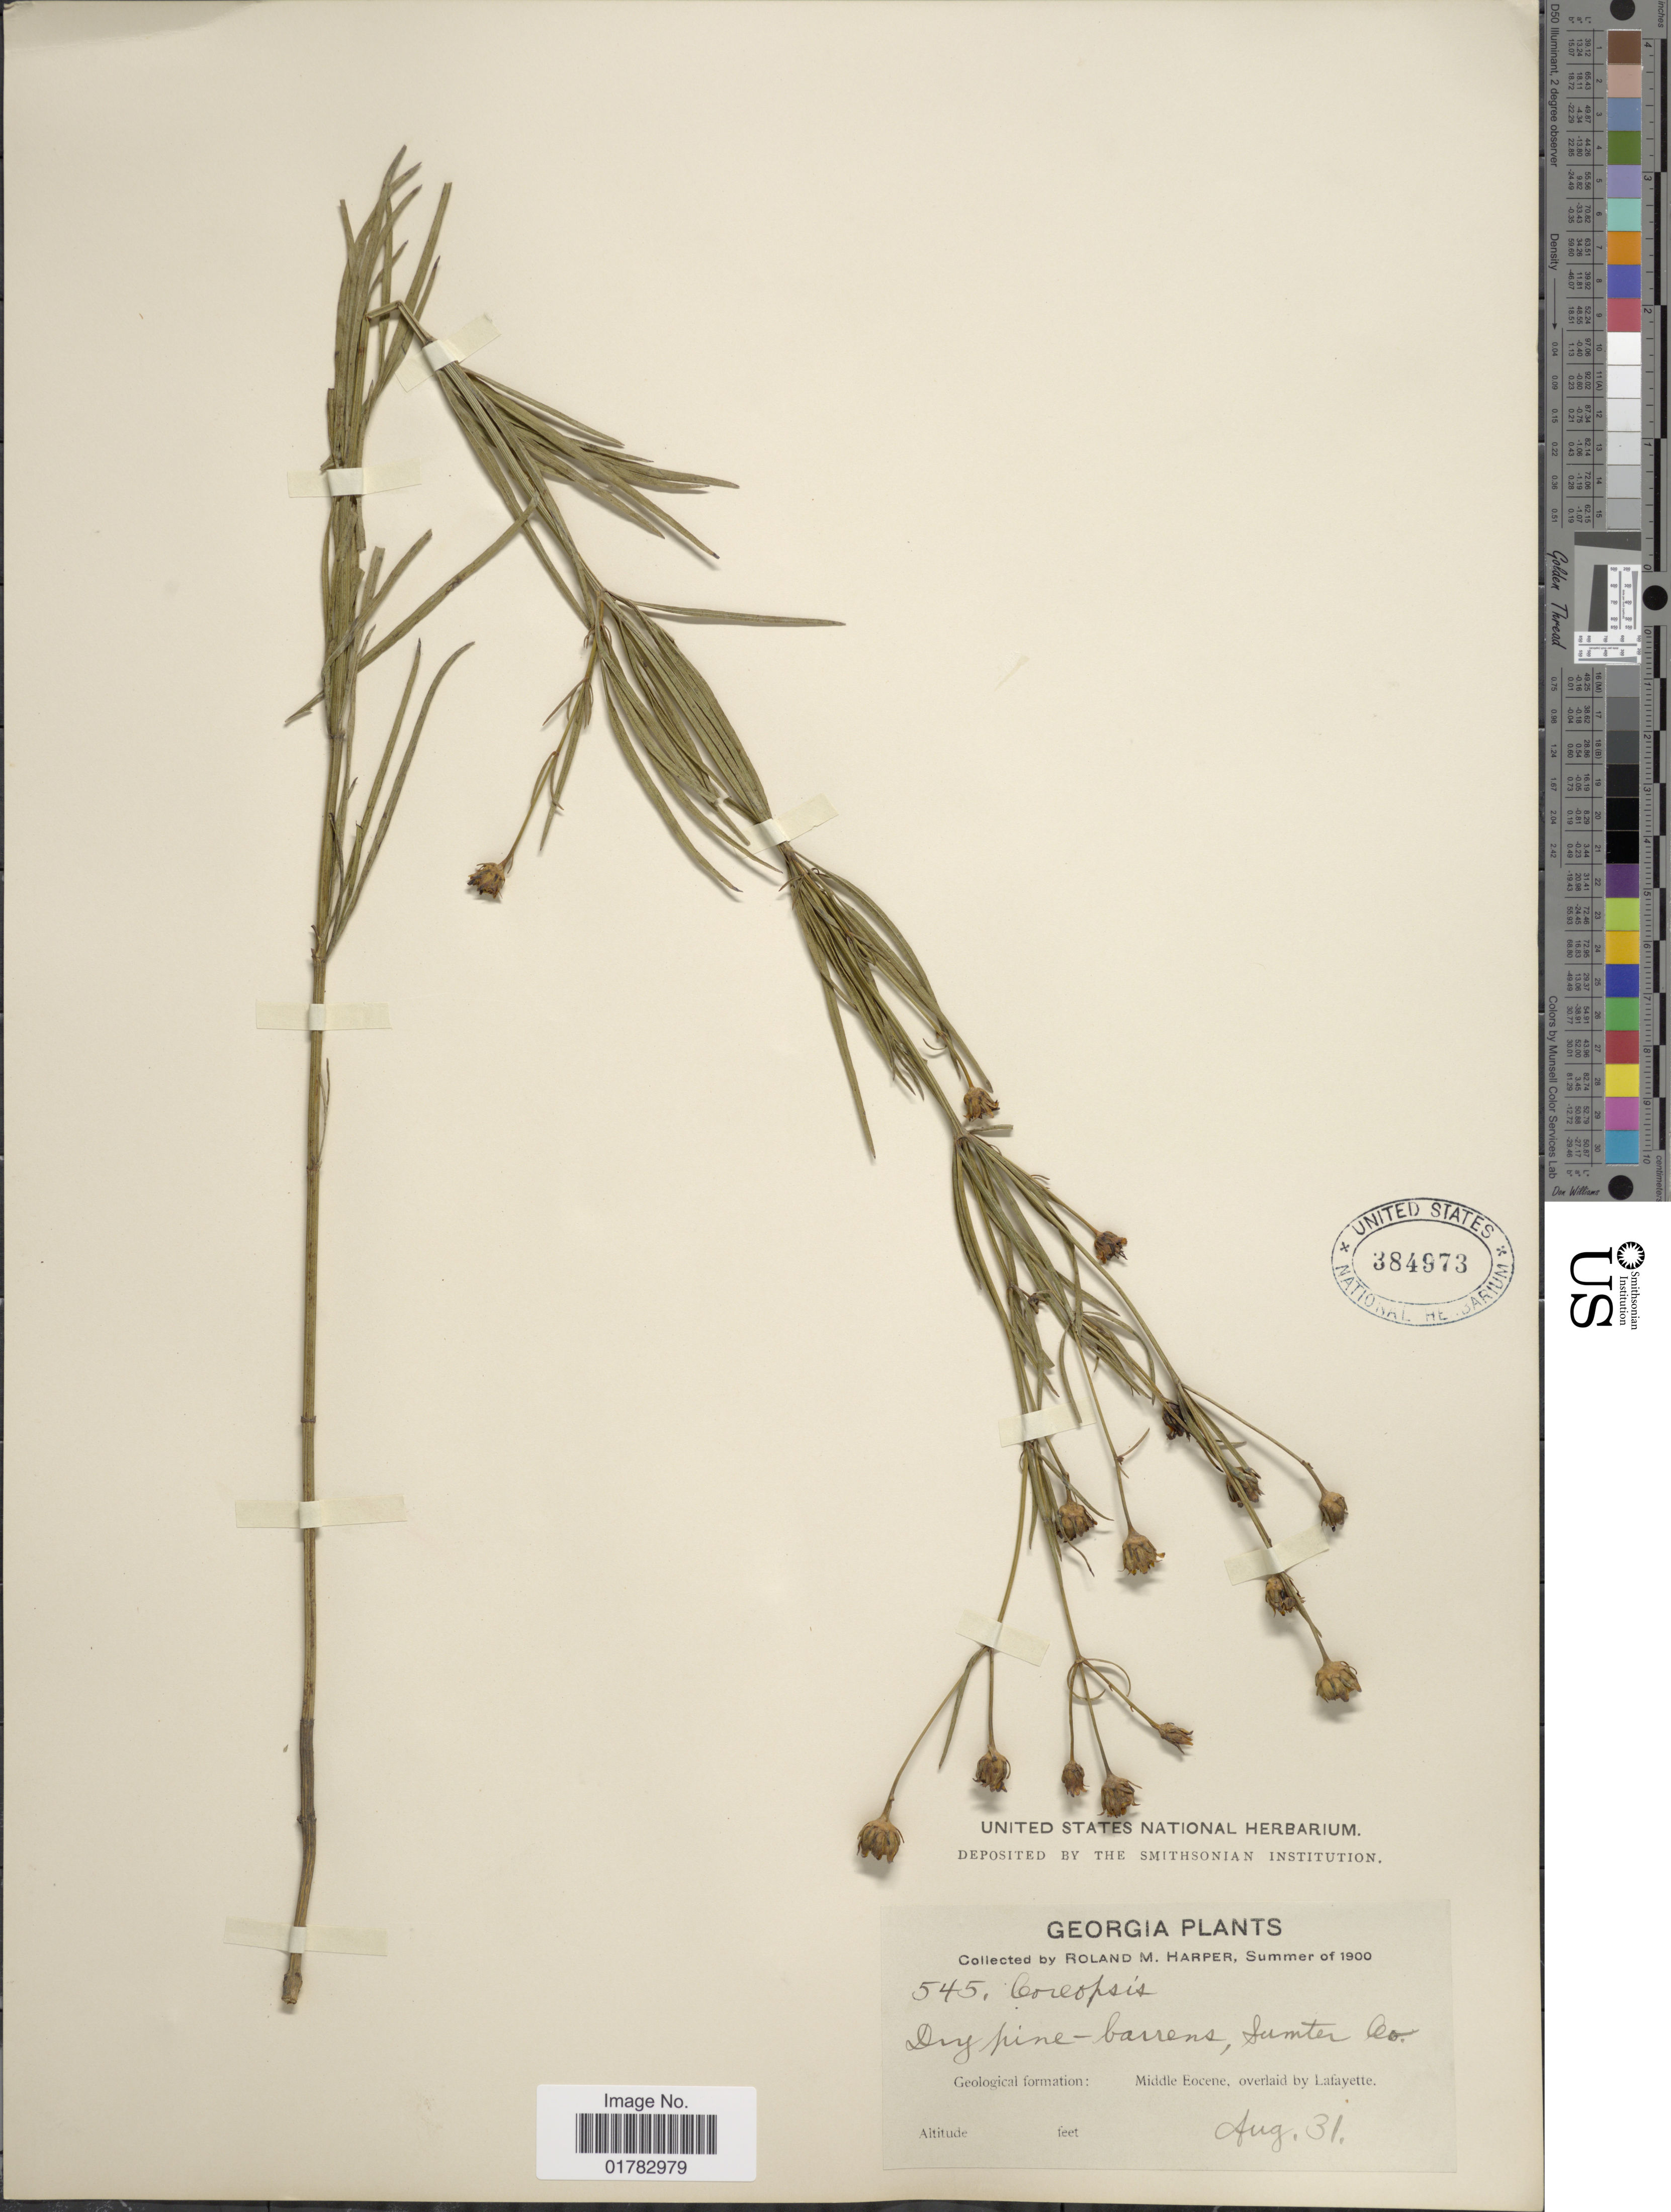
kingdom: Plantae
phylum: Tracheophyta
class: Magnoliopsida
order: Asterales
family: Asteraceae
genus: Coreopsis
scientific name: Coreopsis major var. linearis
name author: Small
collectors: R. M. Harper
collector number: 545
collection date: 1900-08-31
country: United States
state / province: Georgia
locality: Dry pine-barrens, Sumter Co., Middle Eocene, overlaid by Lafayette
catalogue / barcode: US 384973